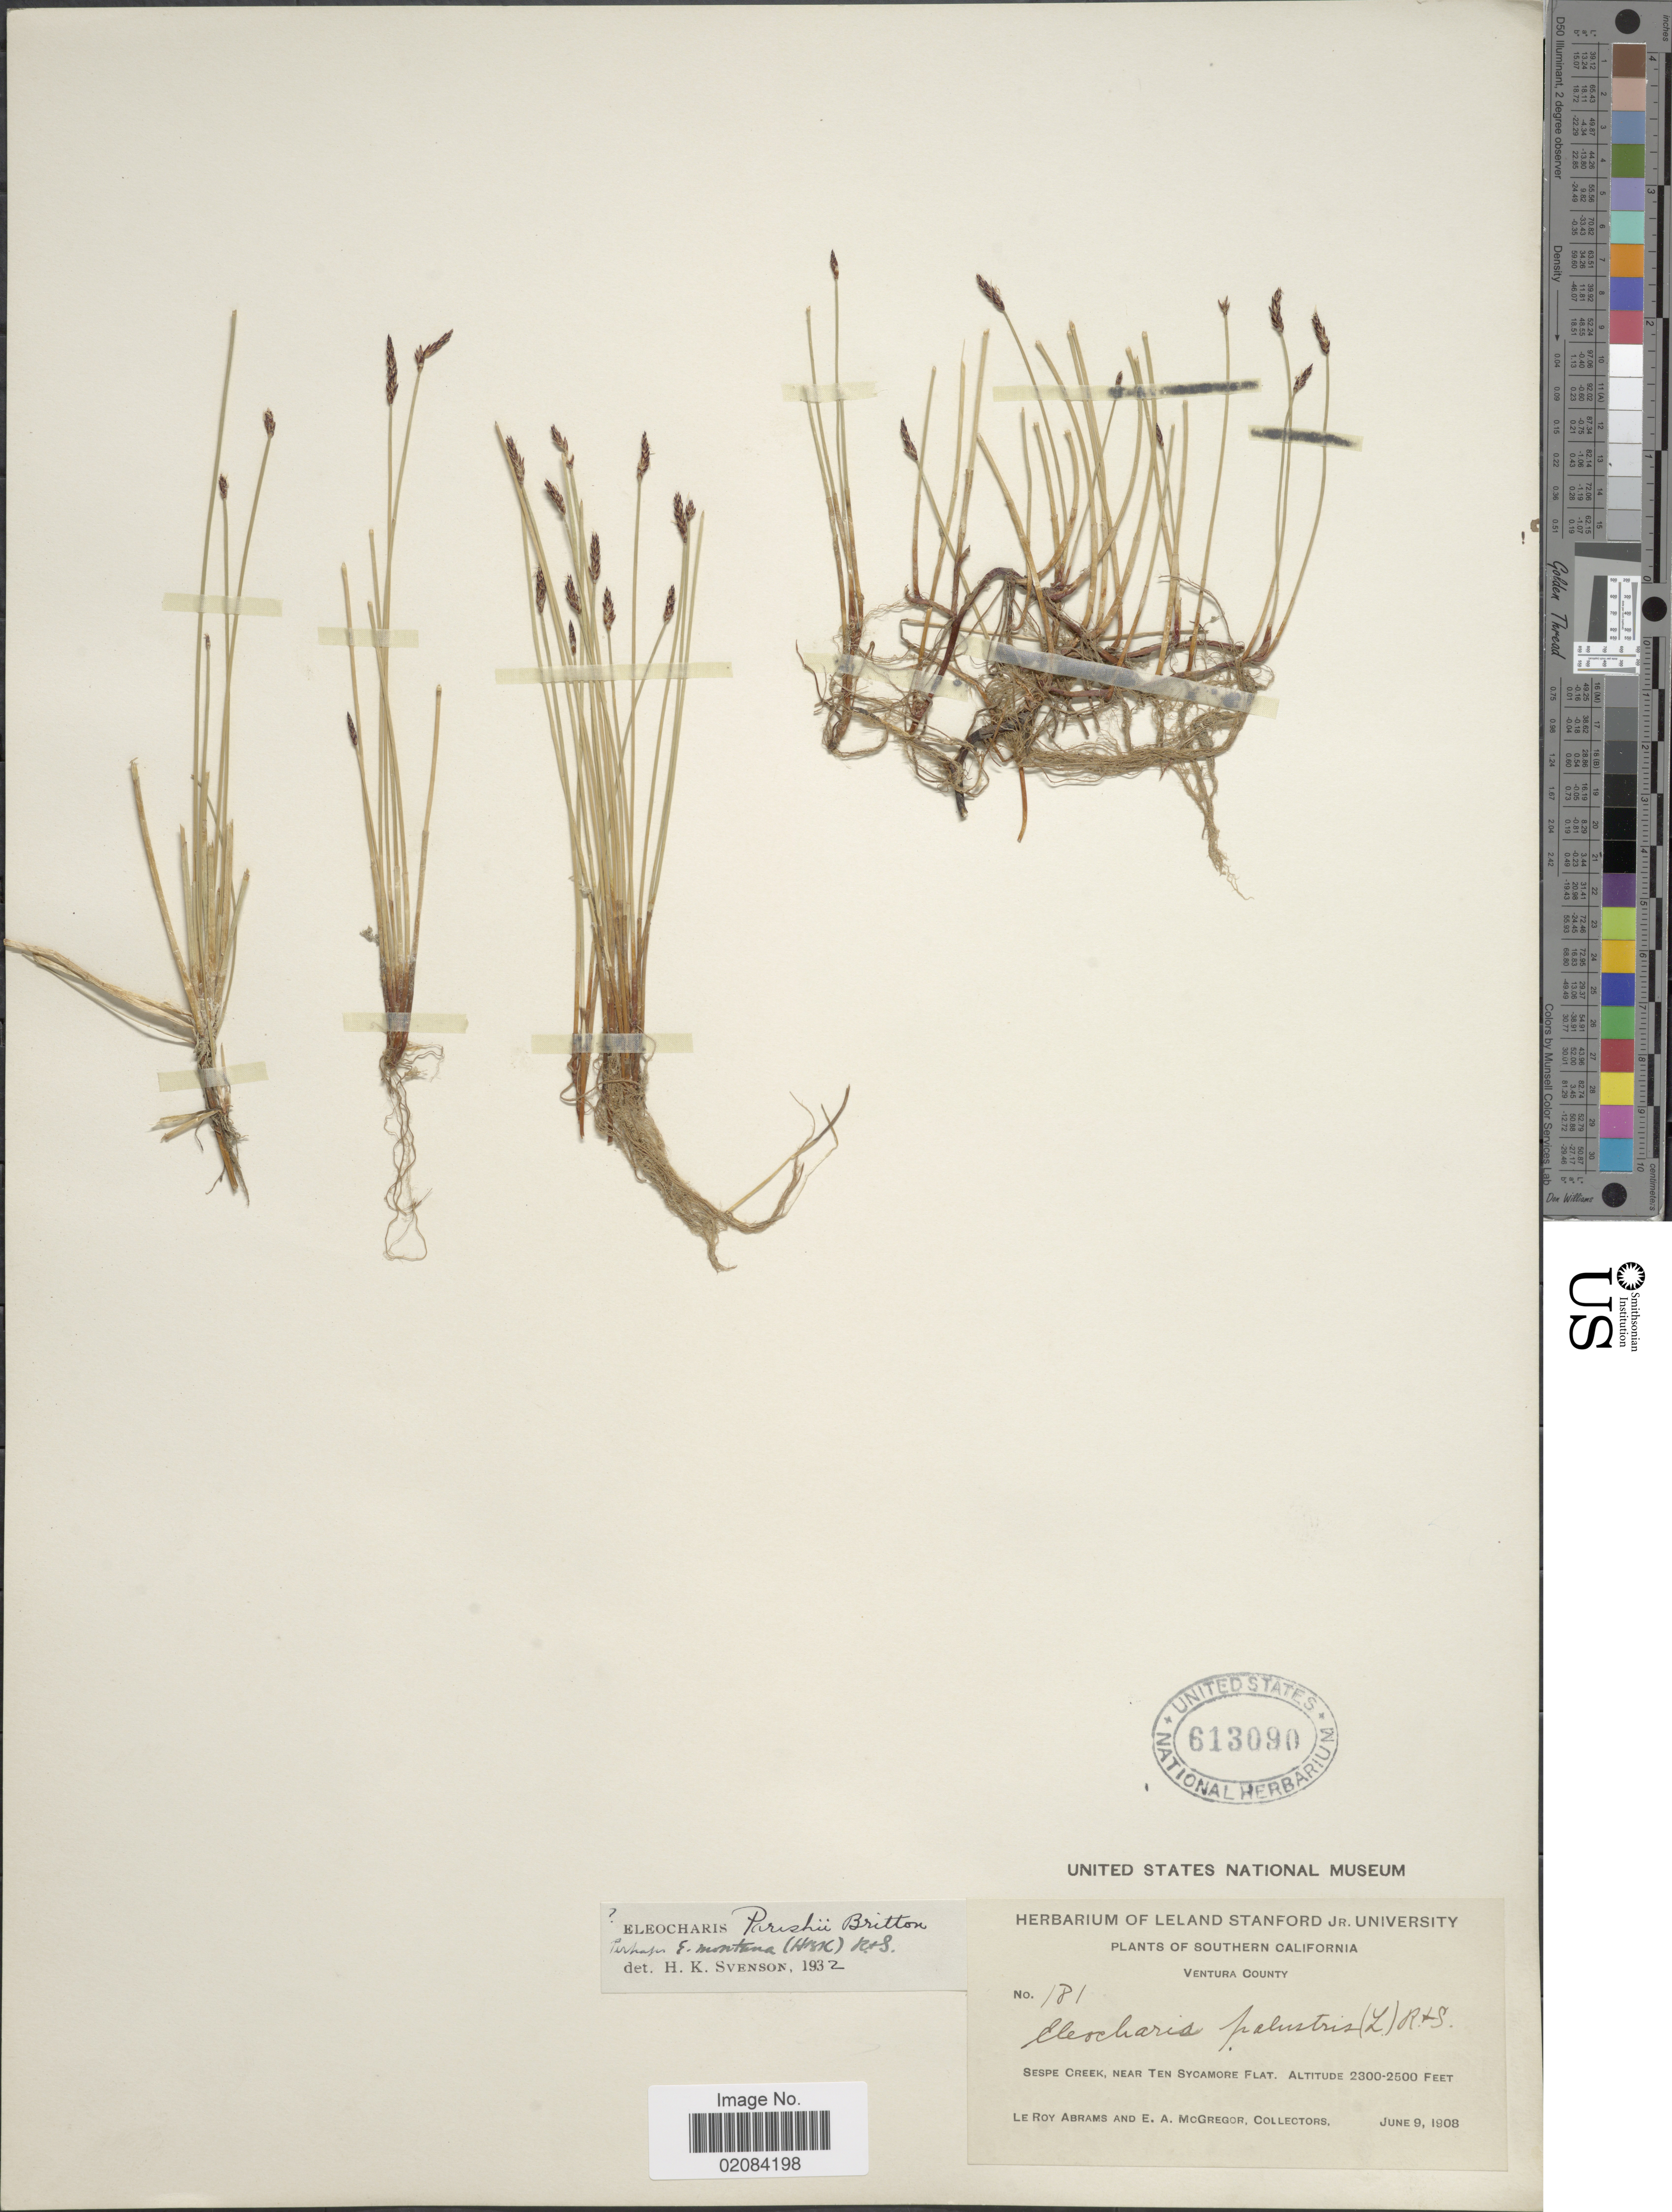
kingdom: Plantae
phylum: Tracheophyta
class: Liliopsida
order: Poales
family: Cyperaceae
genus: Eleocharis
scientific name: Eleocharis parishii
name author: Britton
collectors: L. Abrams & E. A. McGregor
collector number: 181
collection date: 1908-06-09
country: United States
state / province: California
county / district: Ventura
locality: Southern California, Sespe Creek, near Ten Sycamore. Ventura County.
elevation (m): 701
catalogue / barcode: US 613090